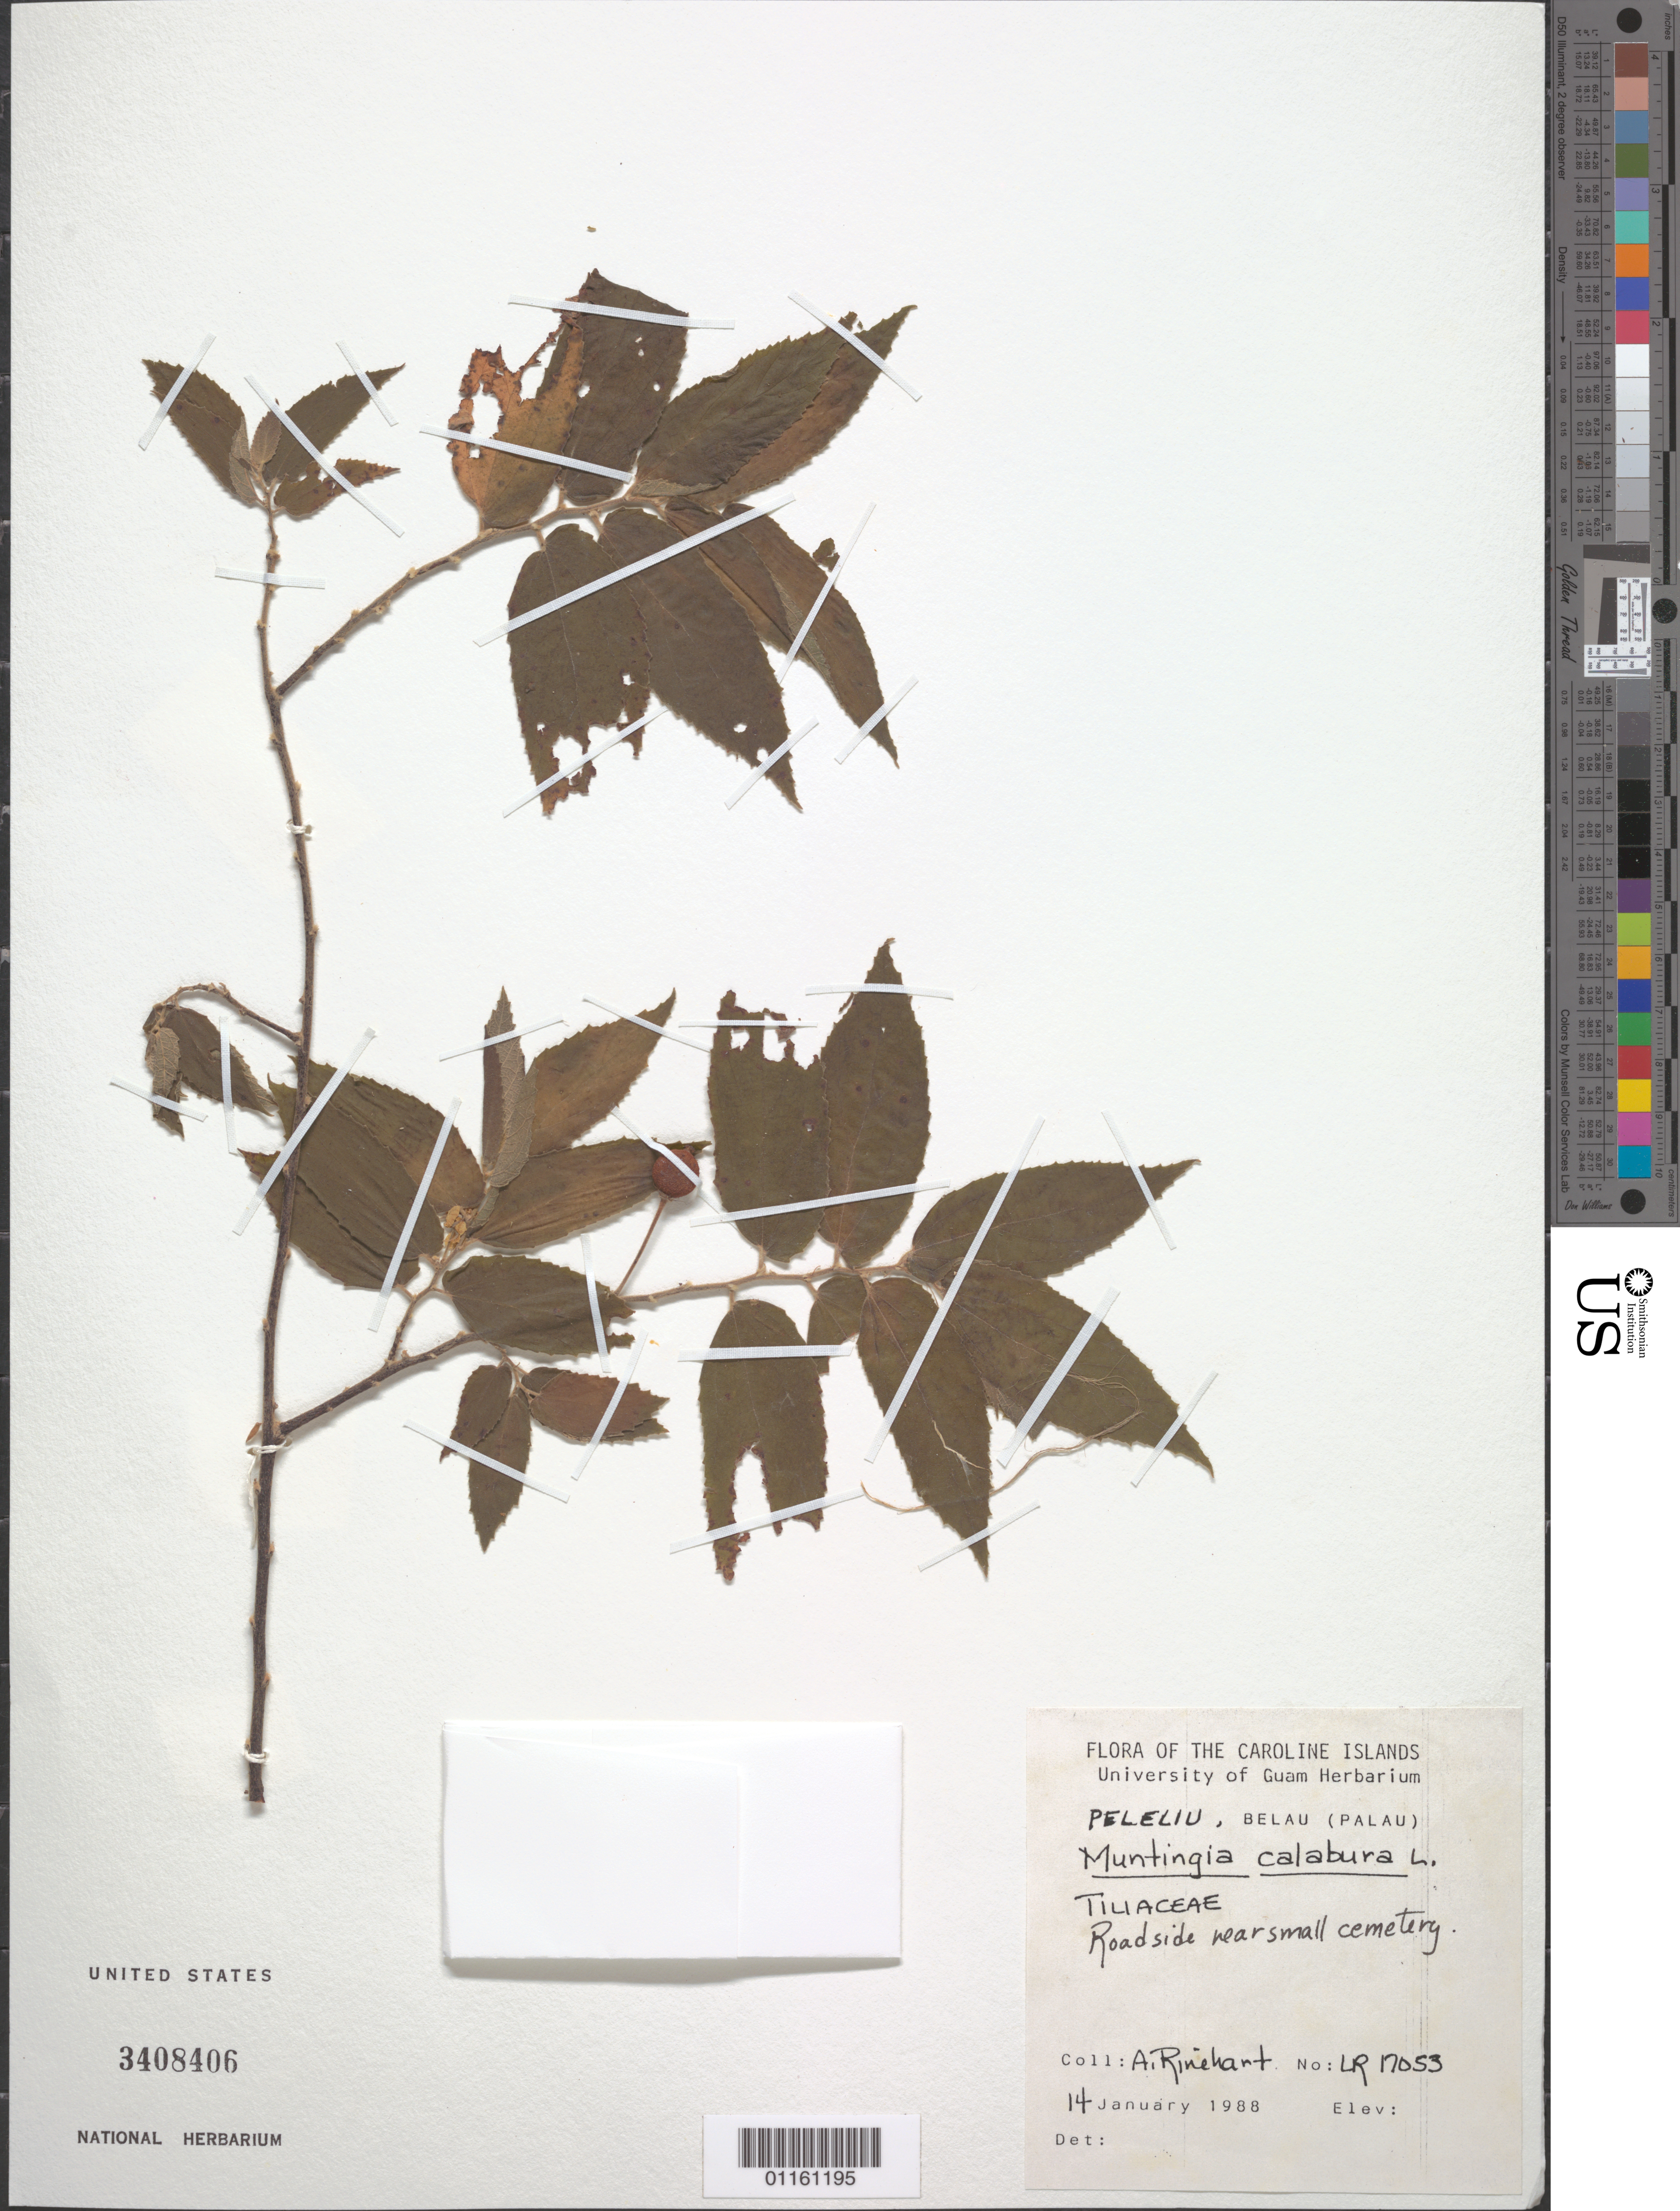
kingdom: Plantae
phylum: Tracheophyta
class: Magnoliopsida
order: Malvales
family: Muntingiaceae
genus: Muntingia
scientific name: Muntingia calabura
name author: L.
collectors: A. Rinehart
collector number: LR17053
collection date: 1988-01-14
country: Palau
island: Beliliou [Peleliu]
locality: Peliliu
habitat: Roadside near small cemetery.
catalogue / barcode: US 3408406